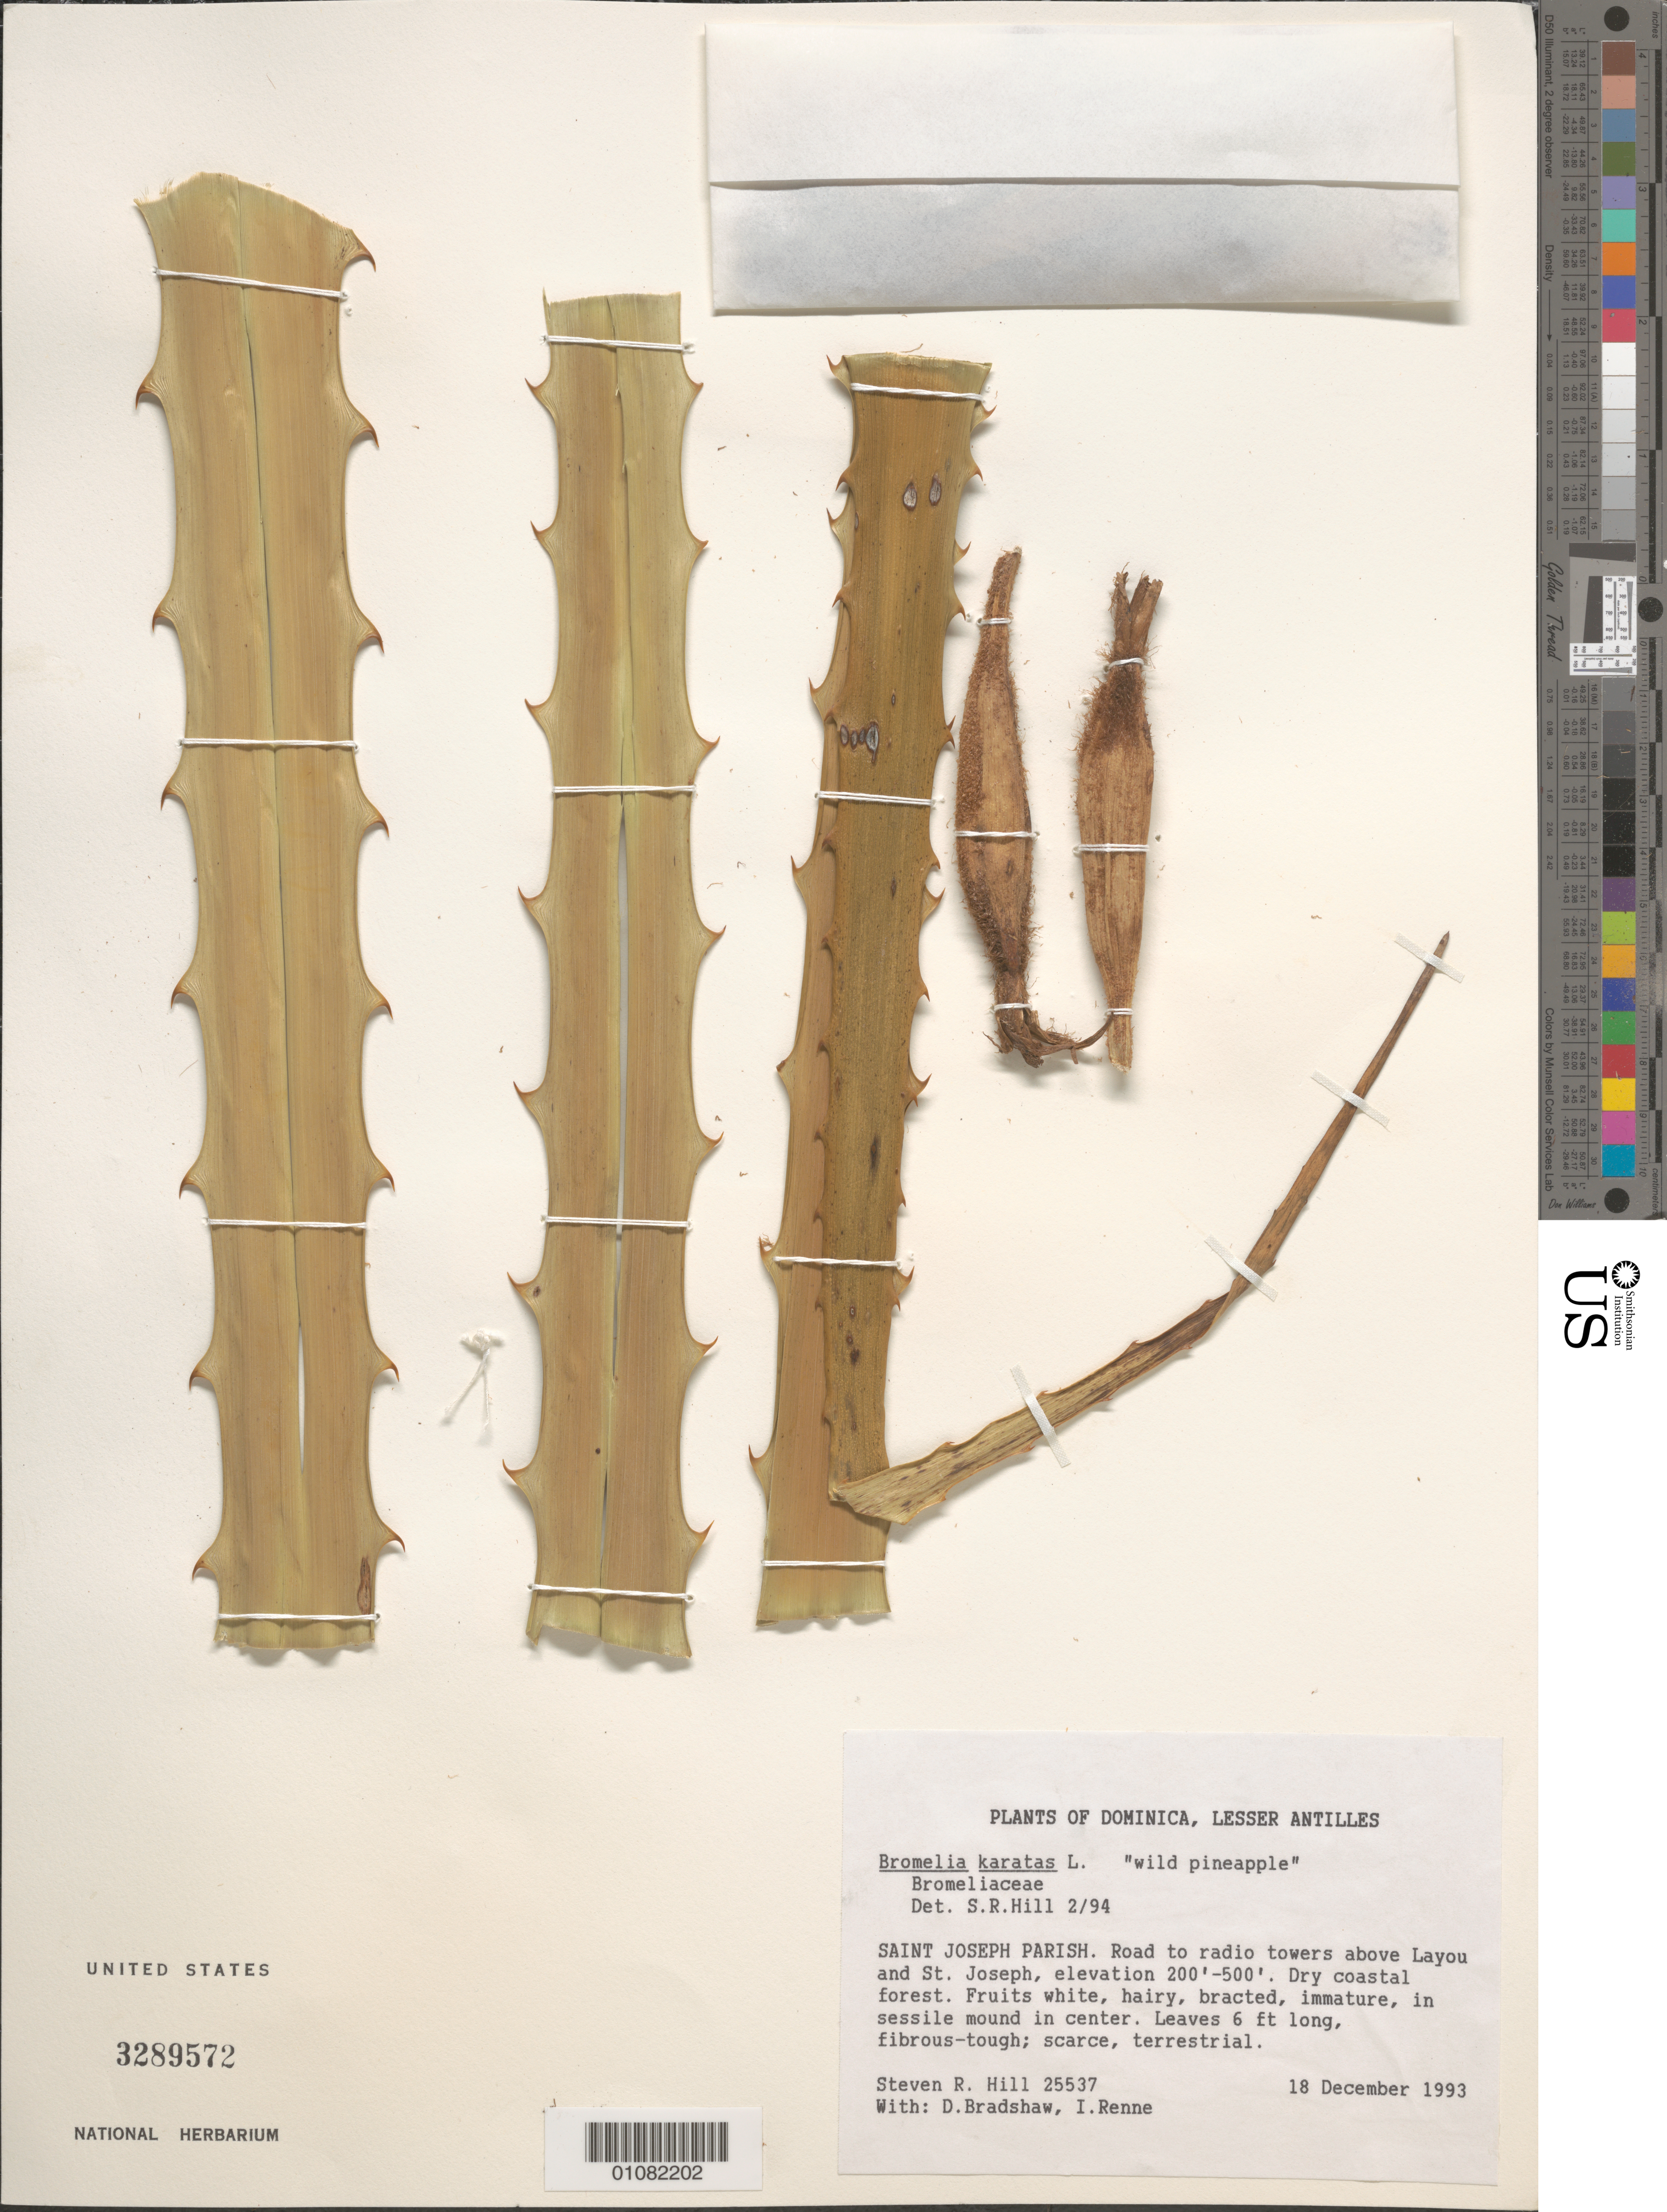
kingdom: Plantae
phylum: Tracheophyta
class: Liliopsida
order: Poales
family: Bromeliaceae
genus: Bromelia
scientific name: Bromelia plumieri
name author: (É. Morren) L.B. Sm.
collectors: D. Bradshaw & I. Renne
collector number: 25537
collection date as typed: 18 Dec 1993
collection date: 1993-12-18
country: Dominica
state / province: St. Joseph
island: Dominica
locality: Road to radio towers above Layou and St. Joseph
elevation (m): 61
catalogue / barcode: US 3289572